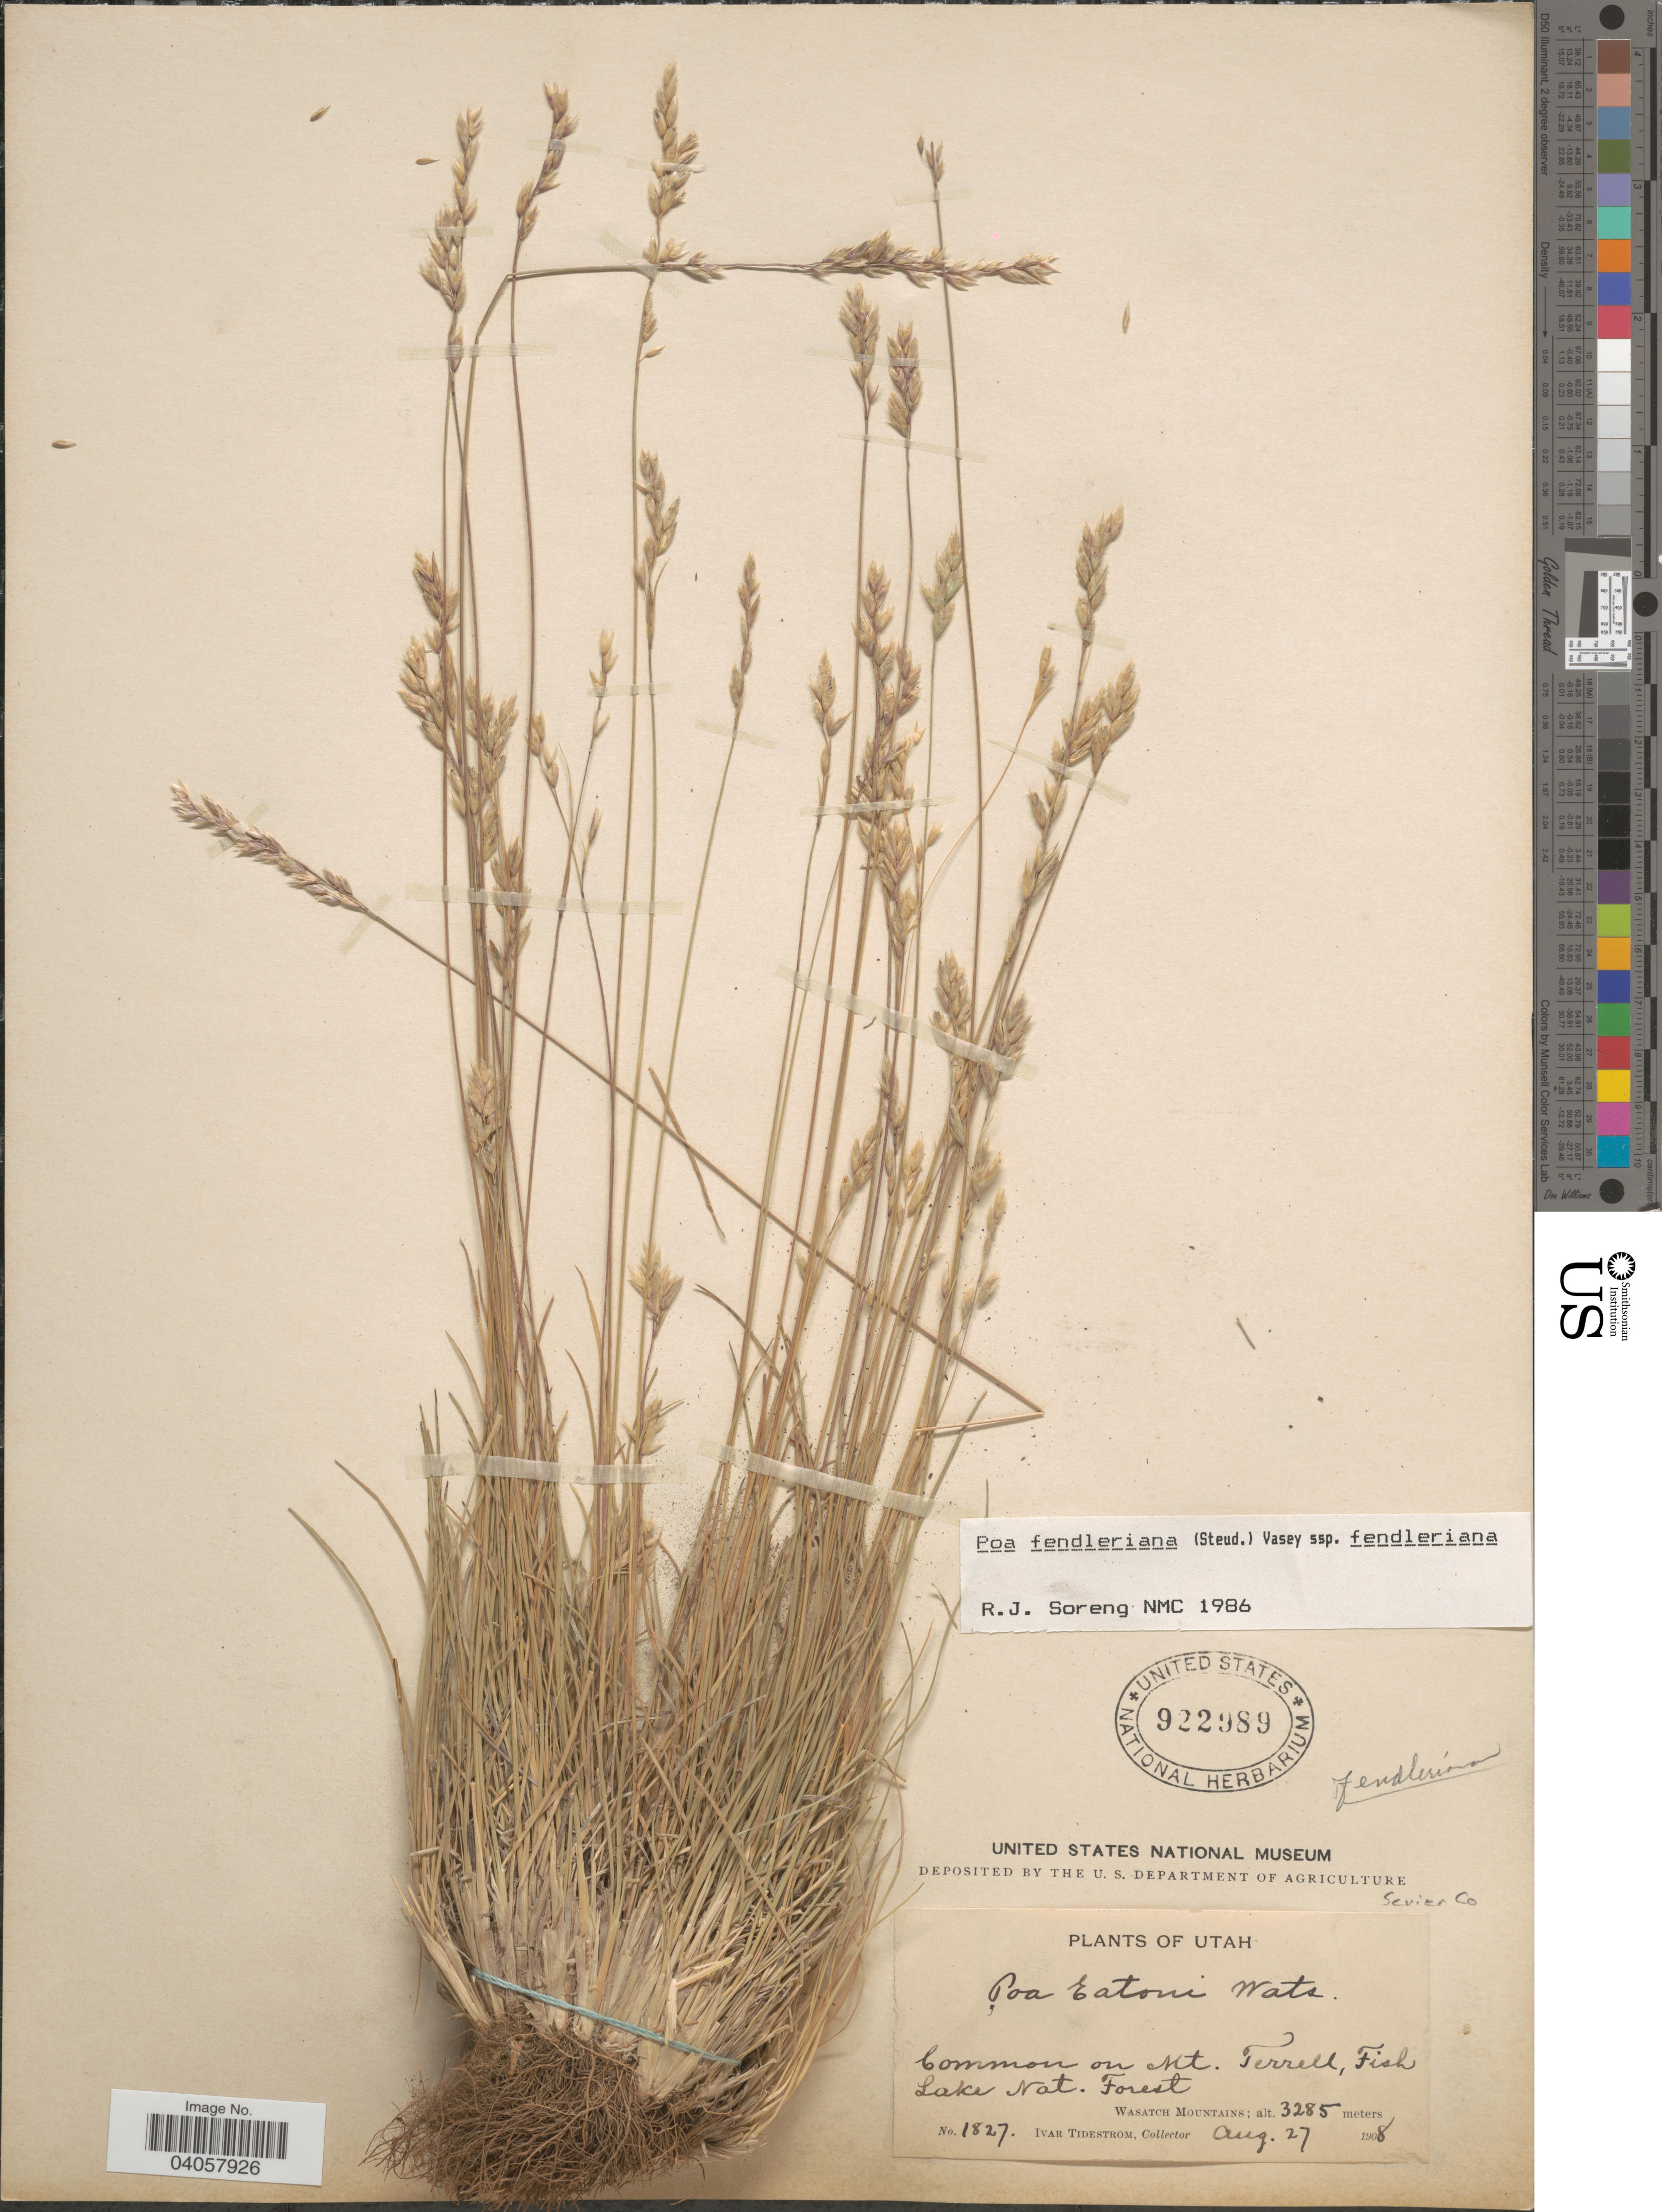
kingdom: Plantae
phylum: Tracheophyta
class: Liliopsida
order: Poales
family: Poaceae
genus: Poa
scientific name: Poa fendleriana subsp. fendleriana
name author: (Steud.) Vasey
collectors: I. F. Tidestrom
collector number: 1827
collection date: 1908-08-27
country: United States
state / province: Utah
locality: On Mt. Terrell, Fish Lake Nat. Forest. Wasatch Mountains. Sevier Co.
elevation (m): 3285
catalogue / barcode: US 922989